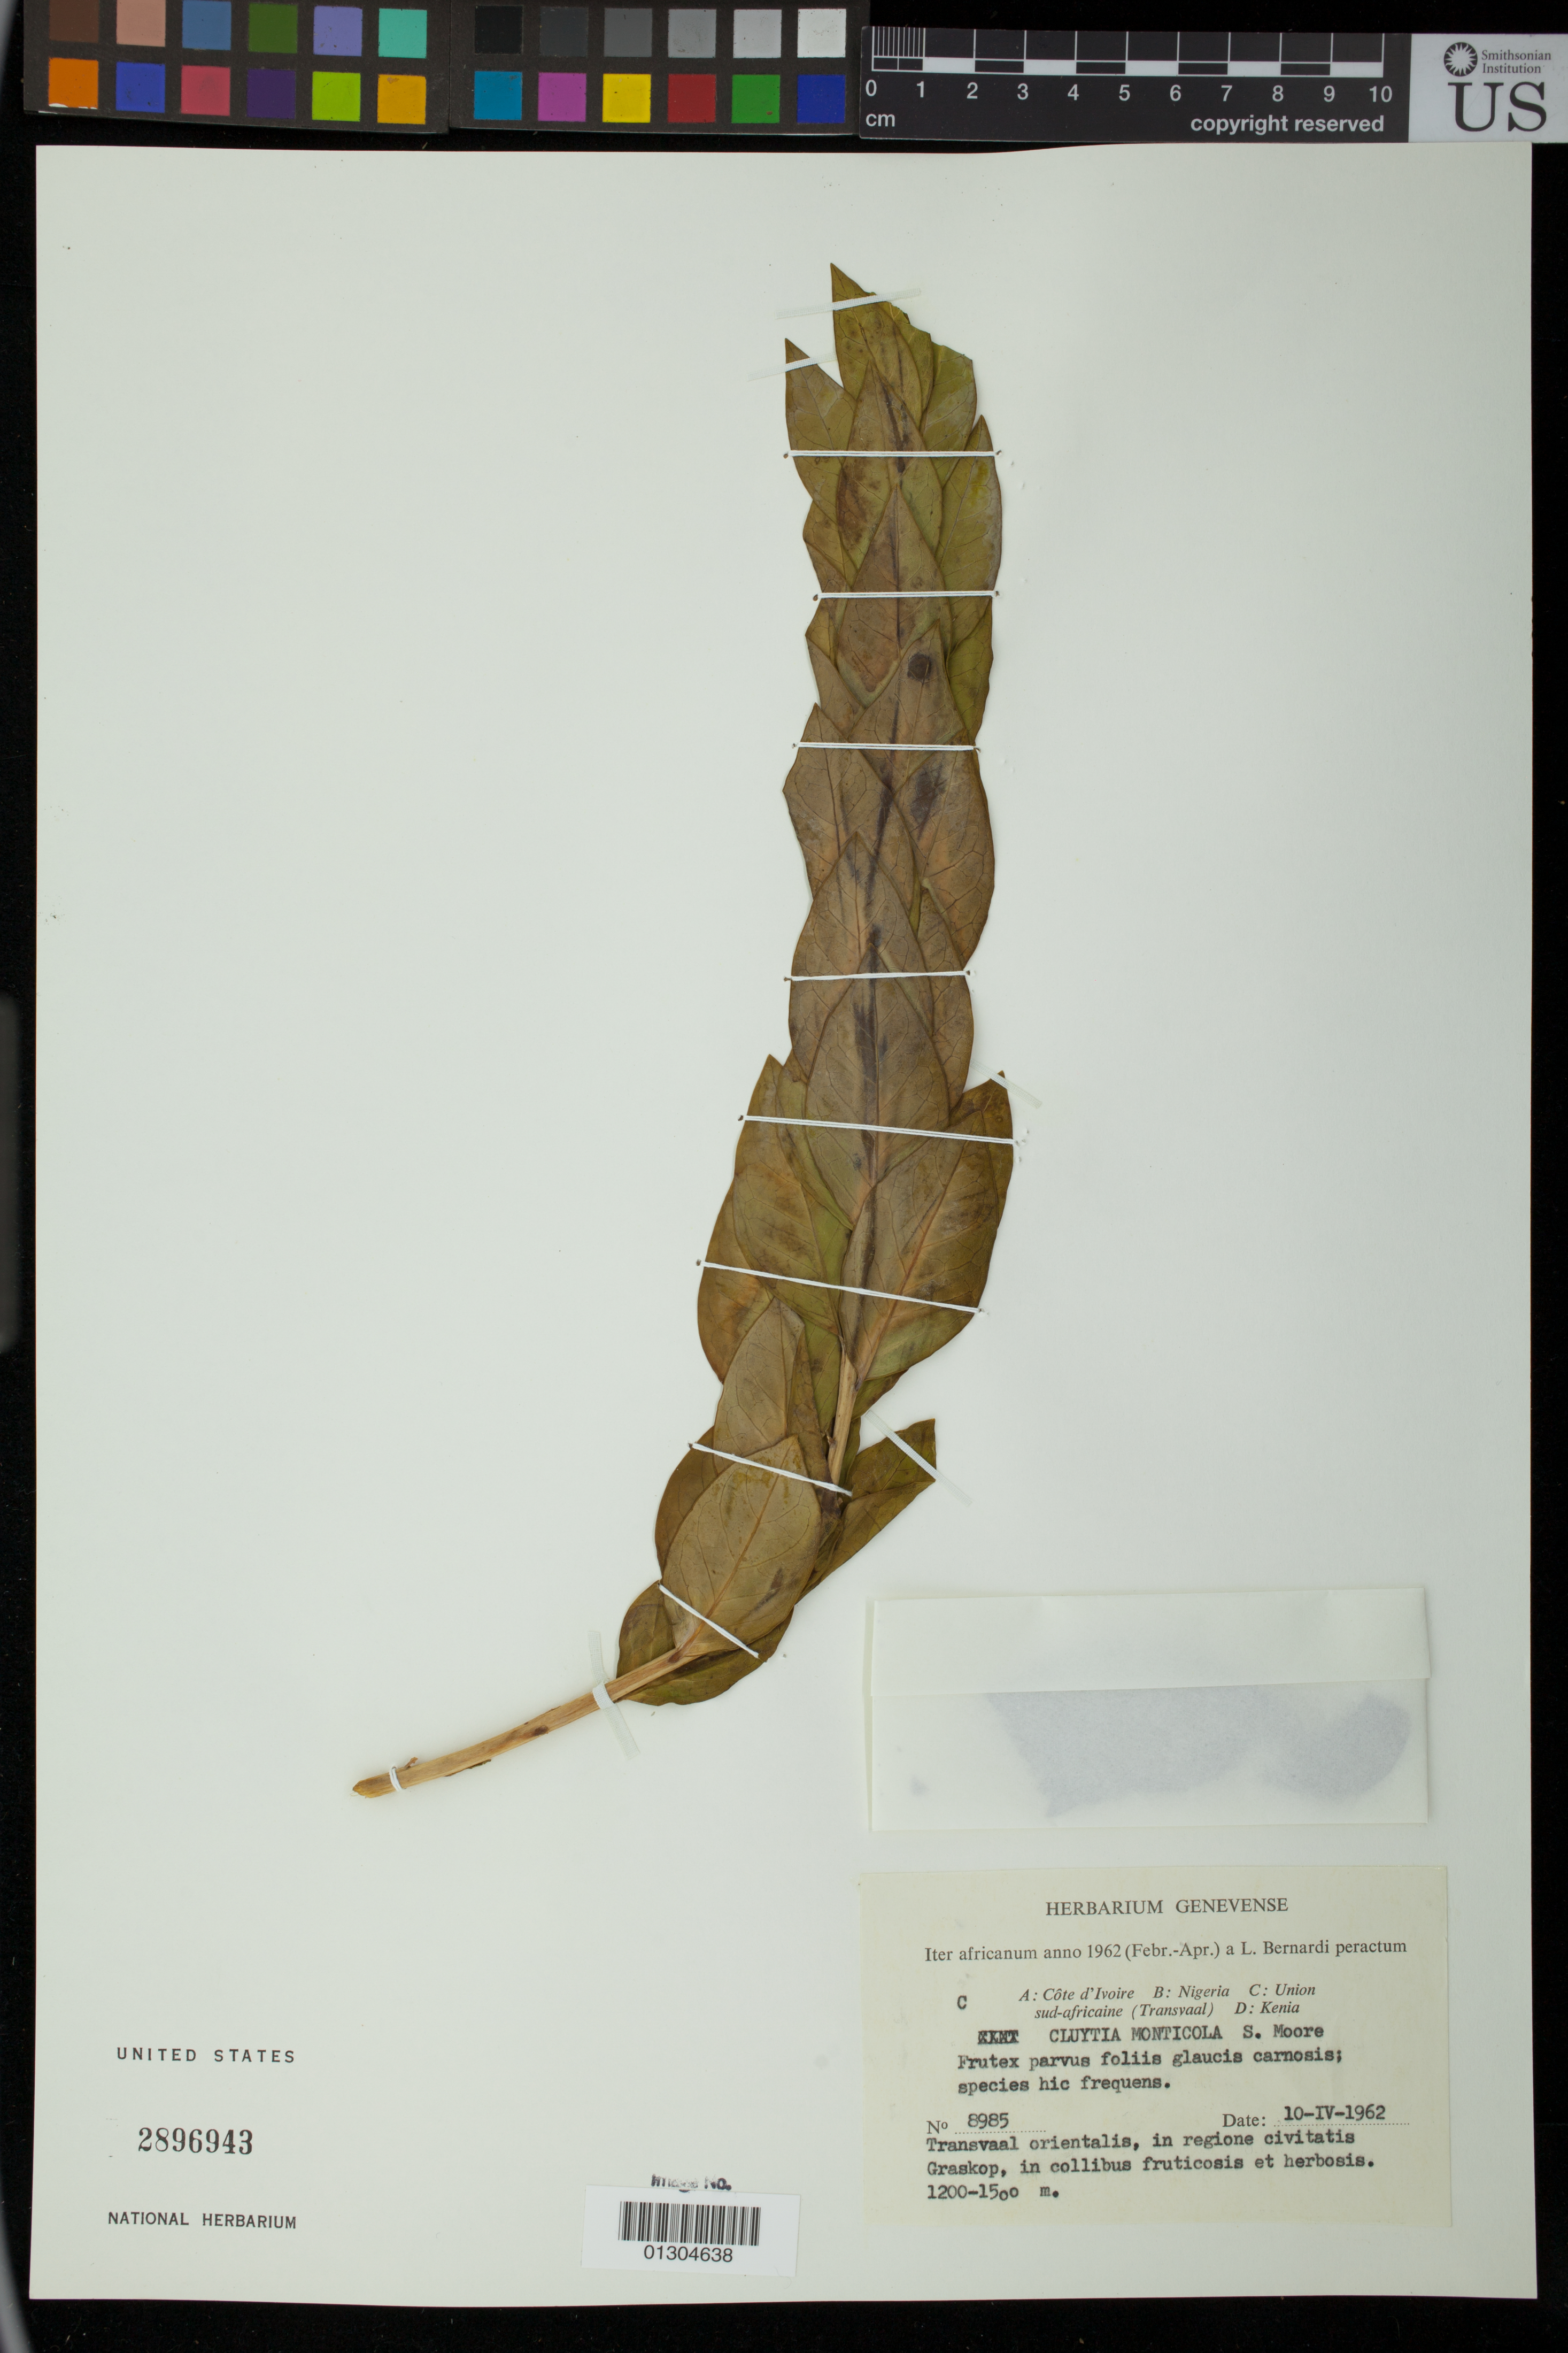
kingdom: Plantae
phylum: Tracheophyta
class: Magnoliopsida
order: Malpighiales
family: Peraceae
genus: Clutia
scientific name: Clutia monticola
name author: S. Moore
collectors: L. Bernardi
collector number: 8985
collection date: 1962-04-10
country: South Africa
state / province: Mpumalanga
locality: Transvaal orientalis, in regione civitatis Graskop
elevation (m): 1200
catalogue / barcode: US 2896943